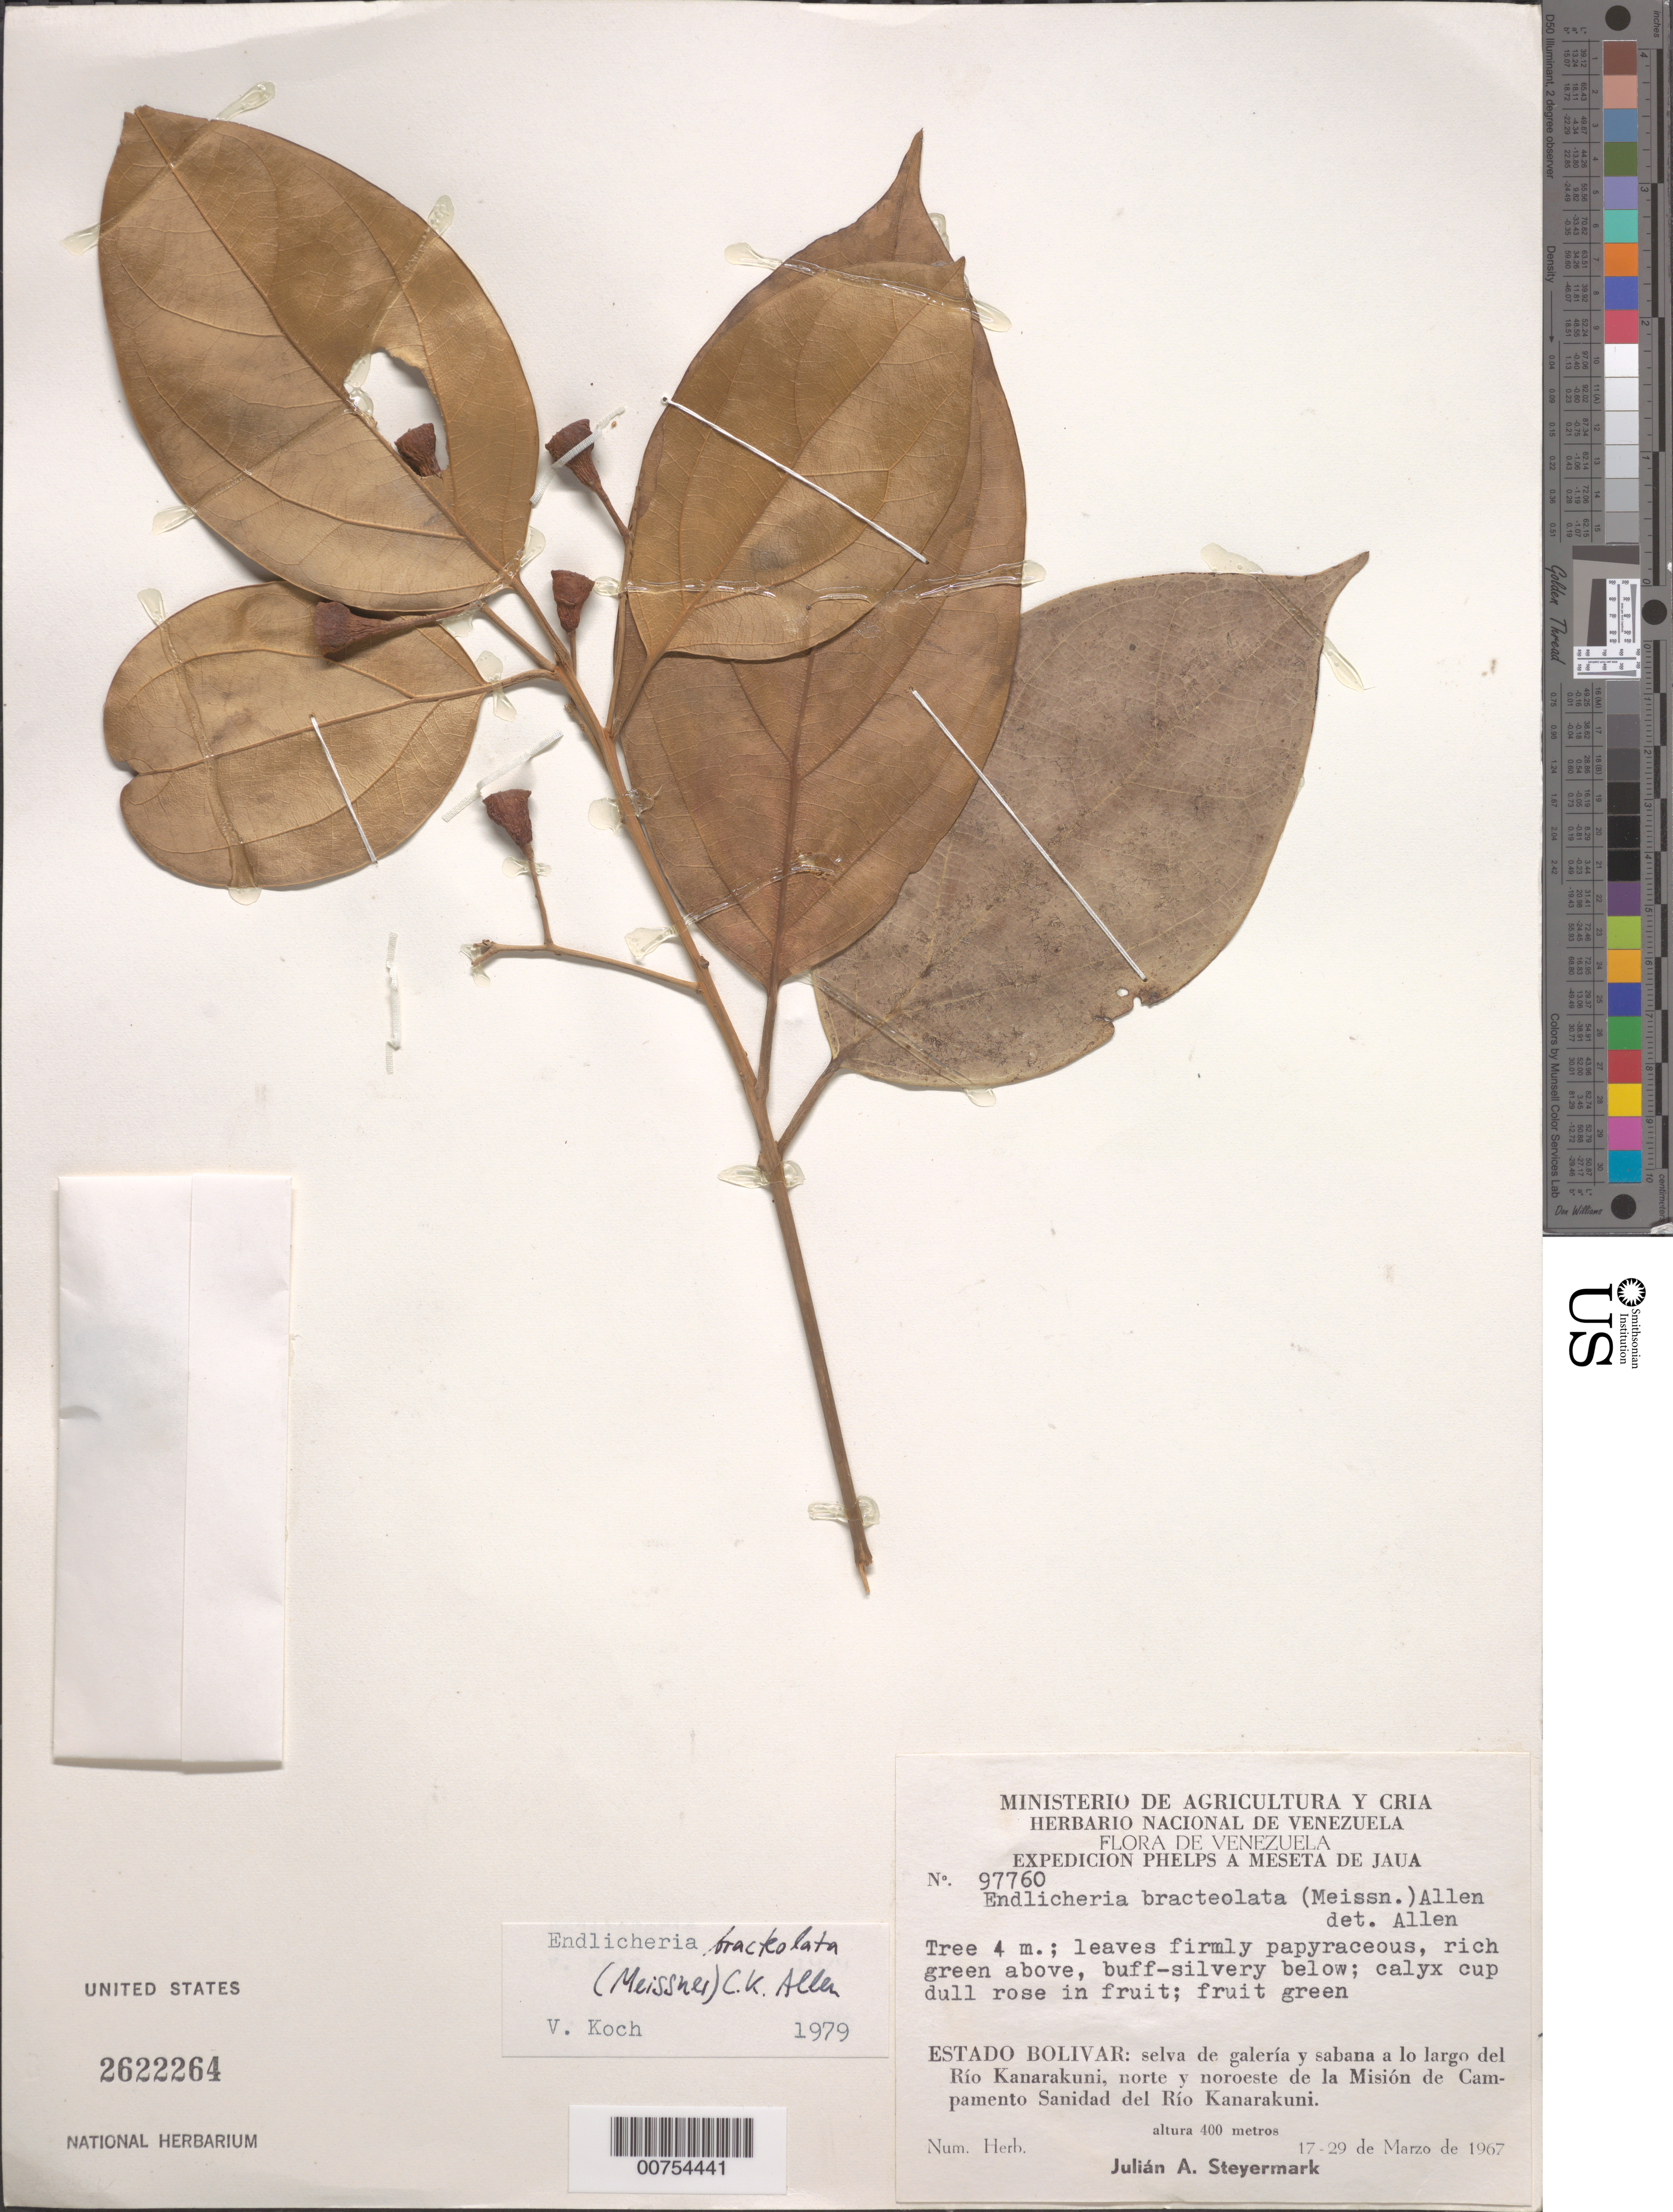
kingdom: Plantae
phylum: Tracheophyta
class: Magnoliopsida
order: Laurales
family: Lauraceae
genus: Endlicheria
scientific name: Endlicheria bracteolata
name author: (Meisn.) C.K. Allen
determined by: Koch, V.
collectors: J. Steyermark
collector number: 97760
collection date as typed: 17-Mar-67 to 29-Mar-67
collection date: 1967-03-17/1967-03-29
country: Venezuela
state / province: Bolívar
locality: Río Kanarakuni, N and NW of Mision de Campamento Sanidad del Río Kanarakuni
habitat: Gallery forest and savanna along river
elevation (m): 400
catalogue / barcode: US 2622264